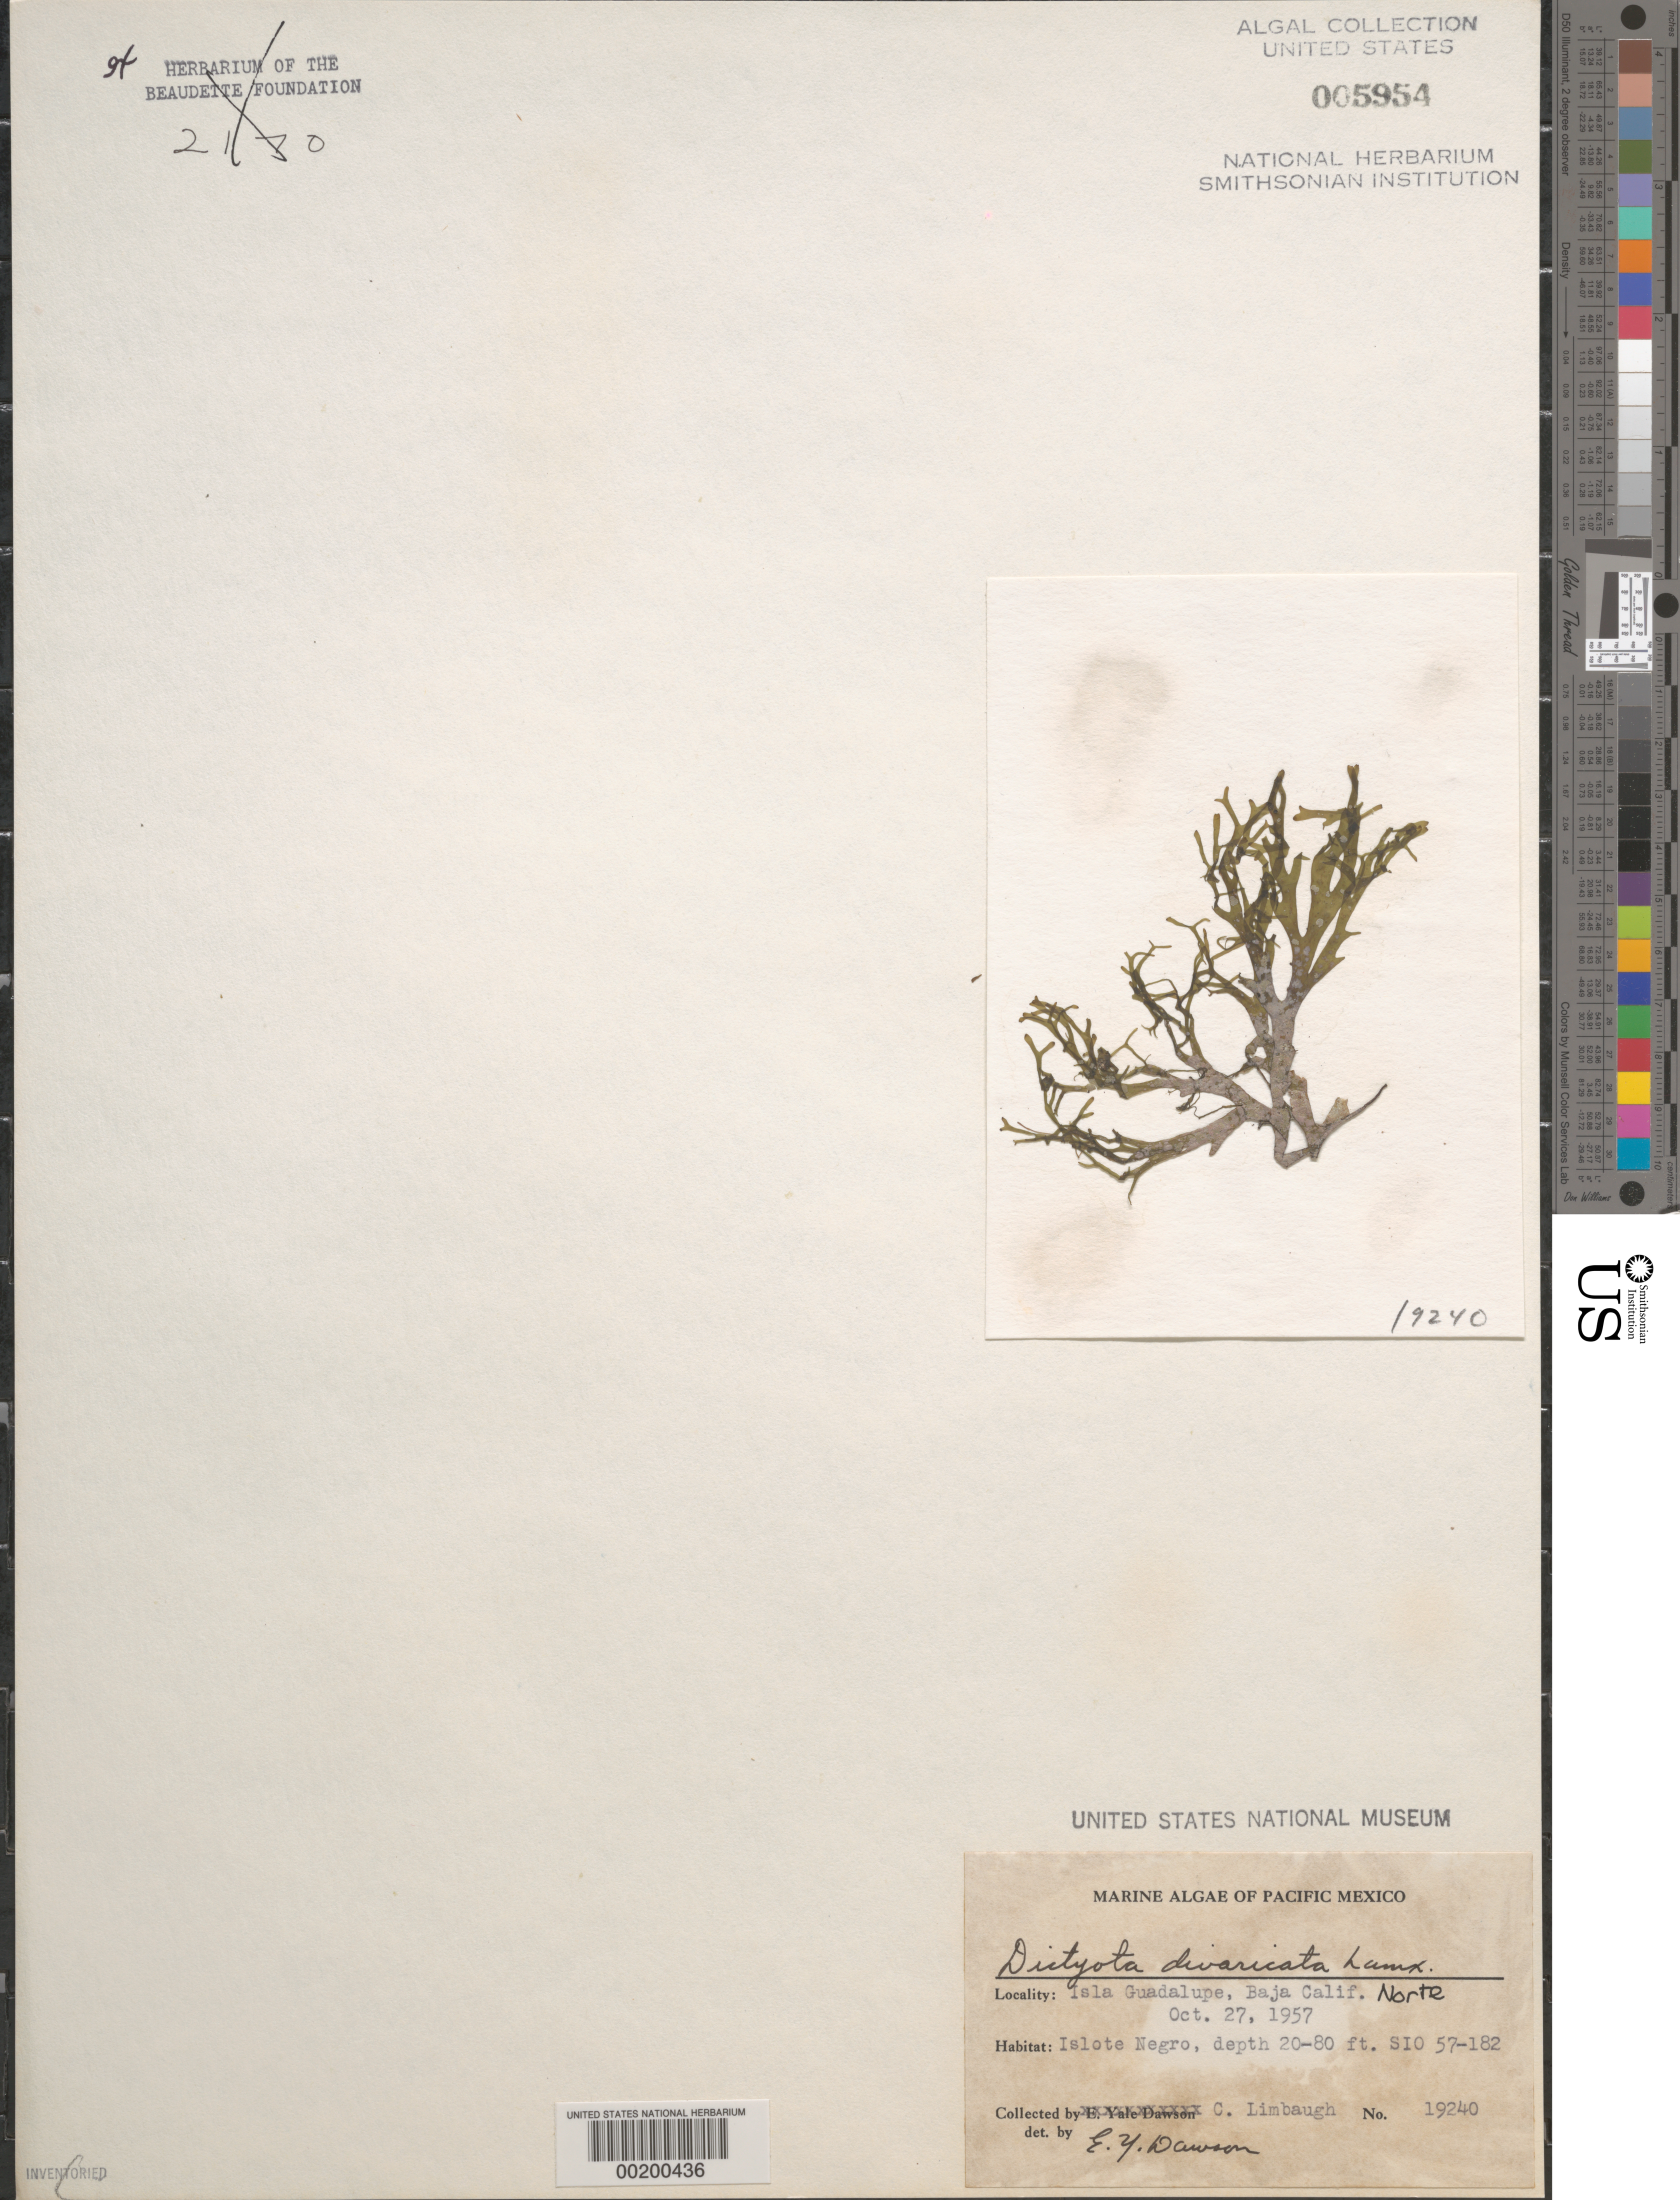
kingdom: Chromista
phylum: Ochrophyta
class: Phaeophyceae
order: Dictyotales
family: Dictyotaceae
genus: Dictyota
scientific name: Dictyota divaricata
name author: J.V.Lamouroux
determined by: Dawson, E. Y.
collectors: C. Limbaugh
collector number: EYD 19240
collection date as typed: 27 Oct 1957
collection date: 1957-10-27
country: Mexico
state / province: Baja California Norte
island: Islote Negro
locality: Off Isla Guadalupe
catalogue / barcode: US 5954